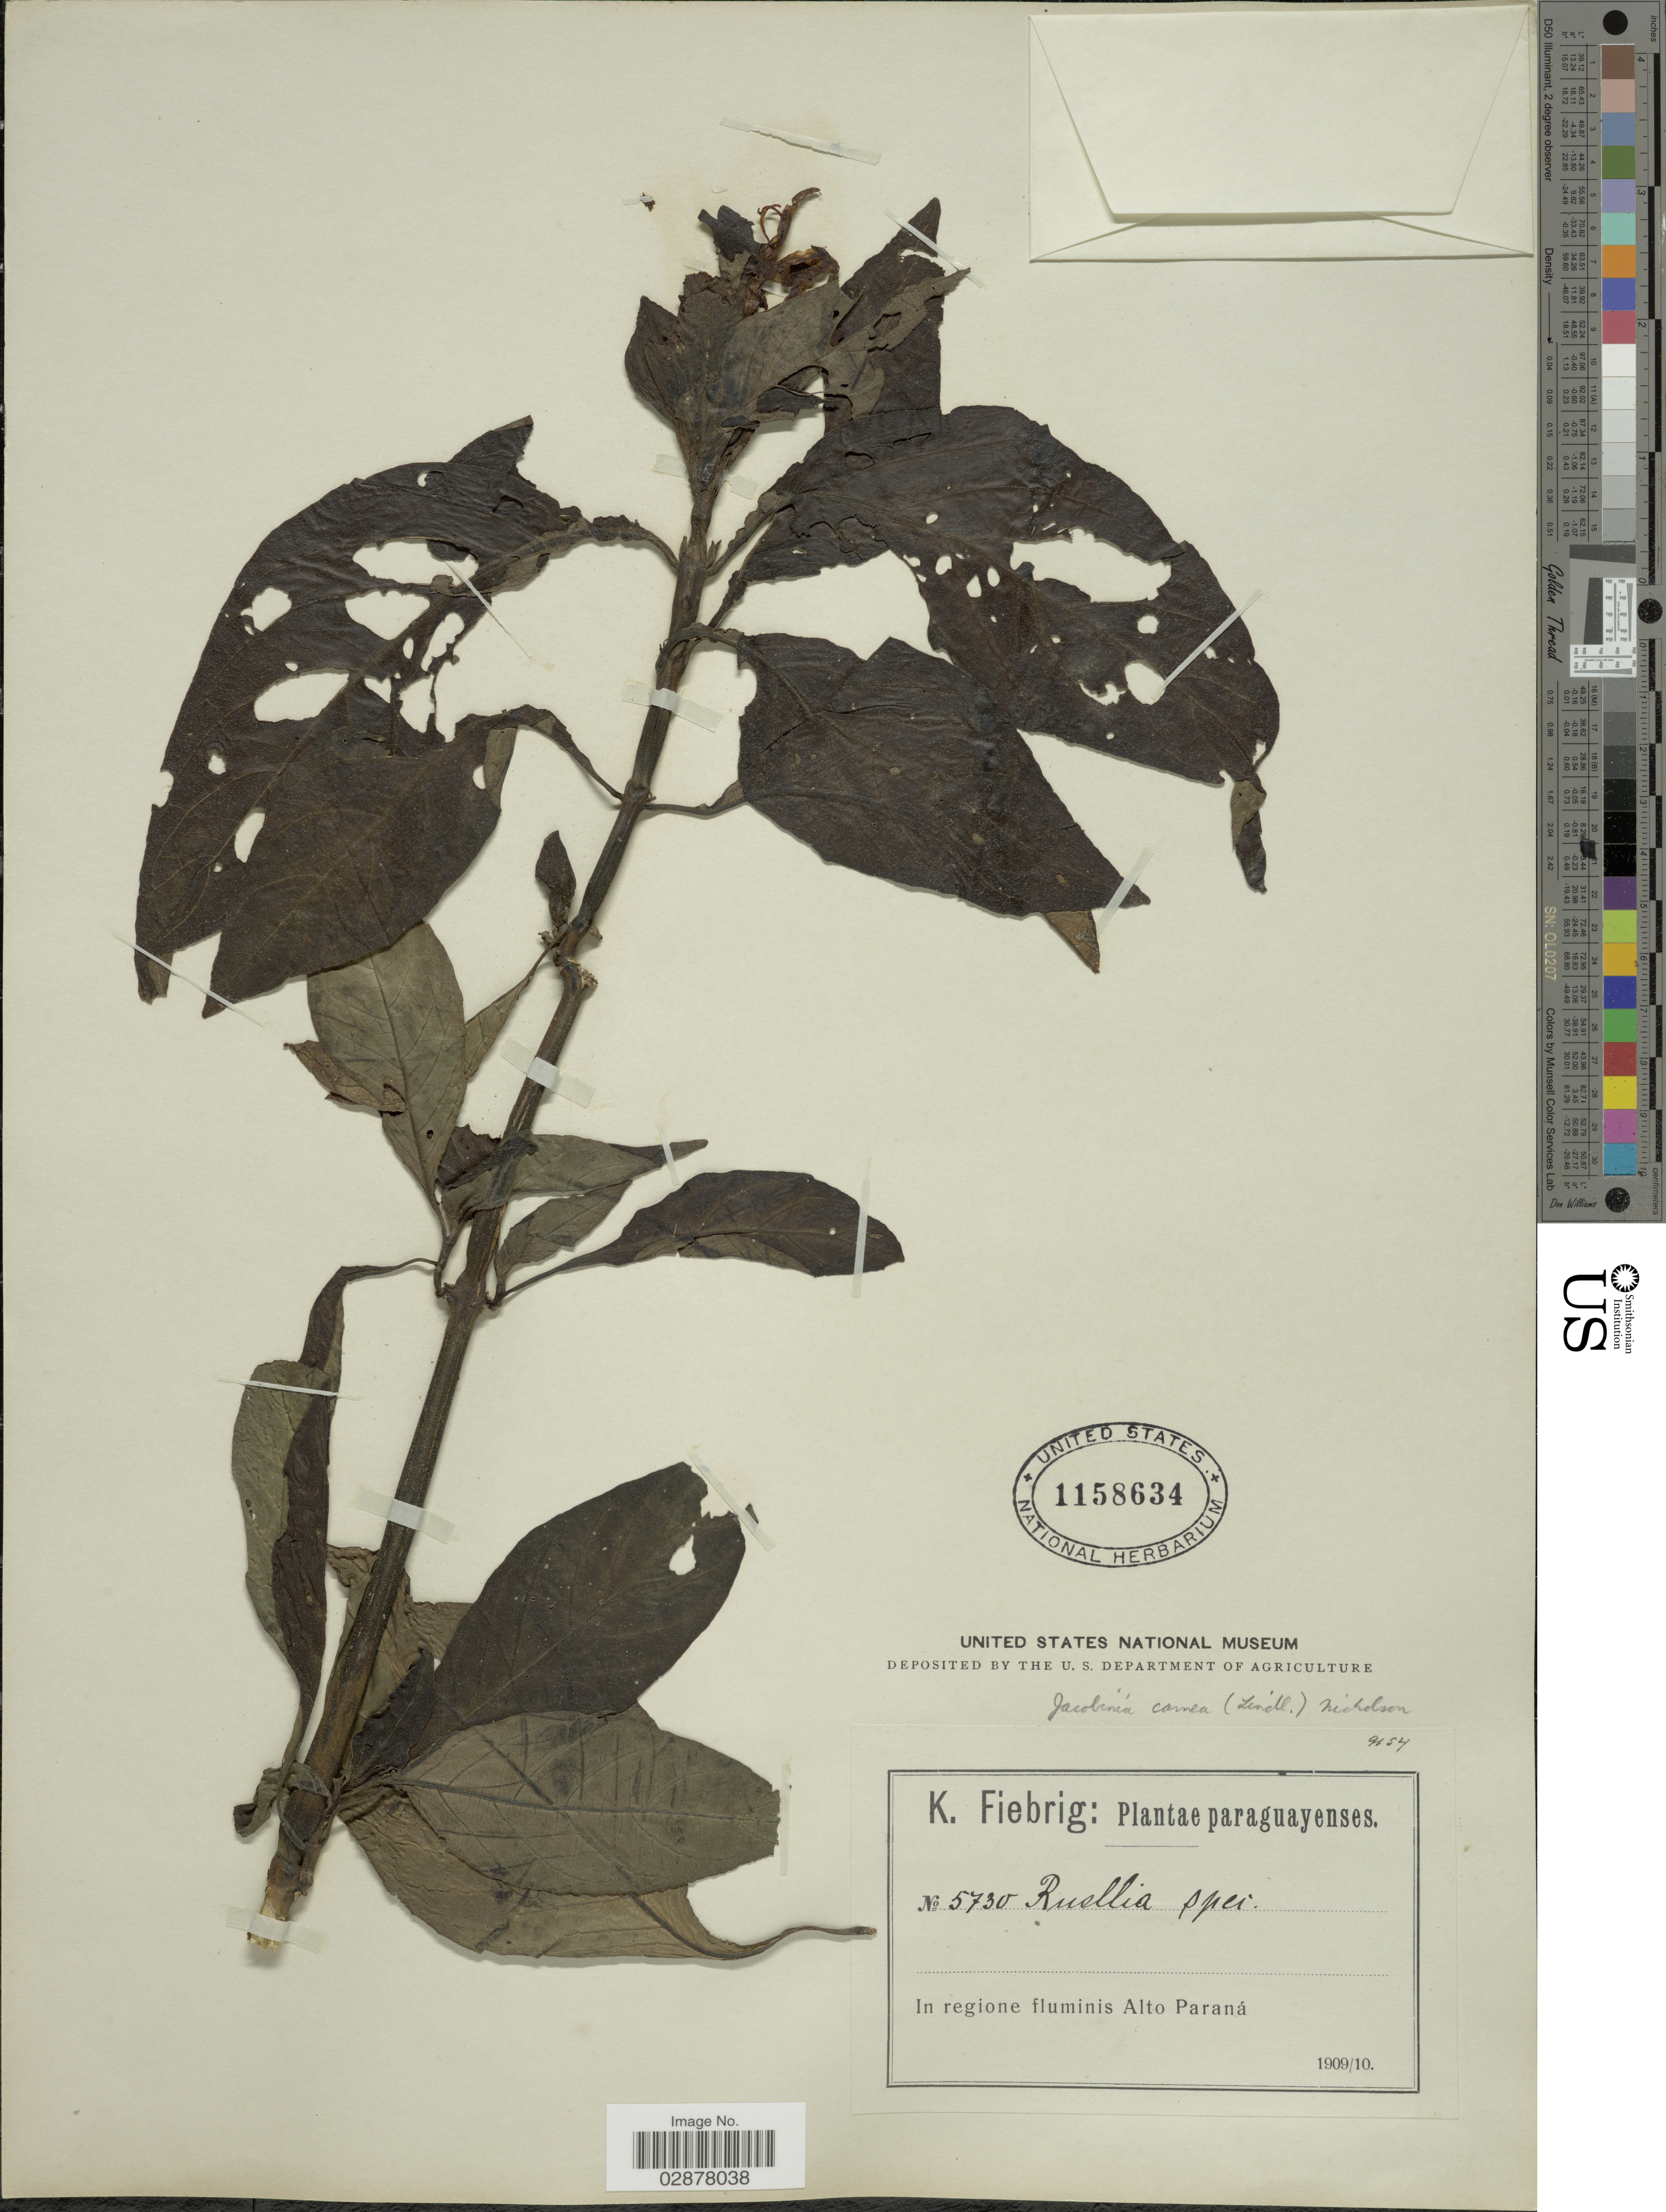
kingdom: Plantae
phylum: Tracheophyta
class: Magnoliopsida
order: Lamiales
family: Acanthaceae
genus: Justicia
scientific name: Justicia carnea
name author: Lindl.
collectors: K. Fiebrig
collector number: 5730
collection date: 1909/1910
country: Paraguay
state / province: Alto Parana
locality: In regione fluminis Alto Paraná.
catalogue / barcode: US 1158634